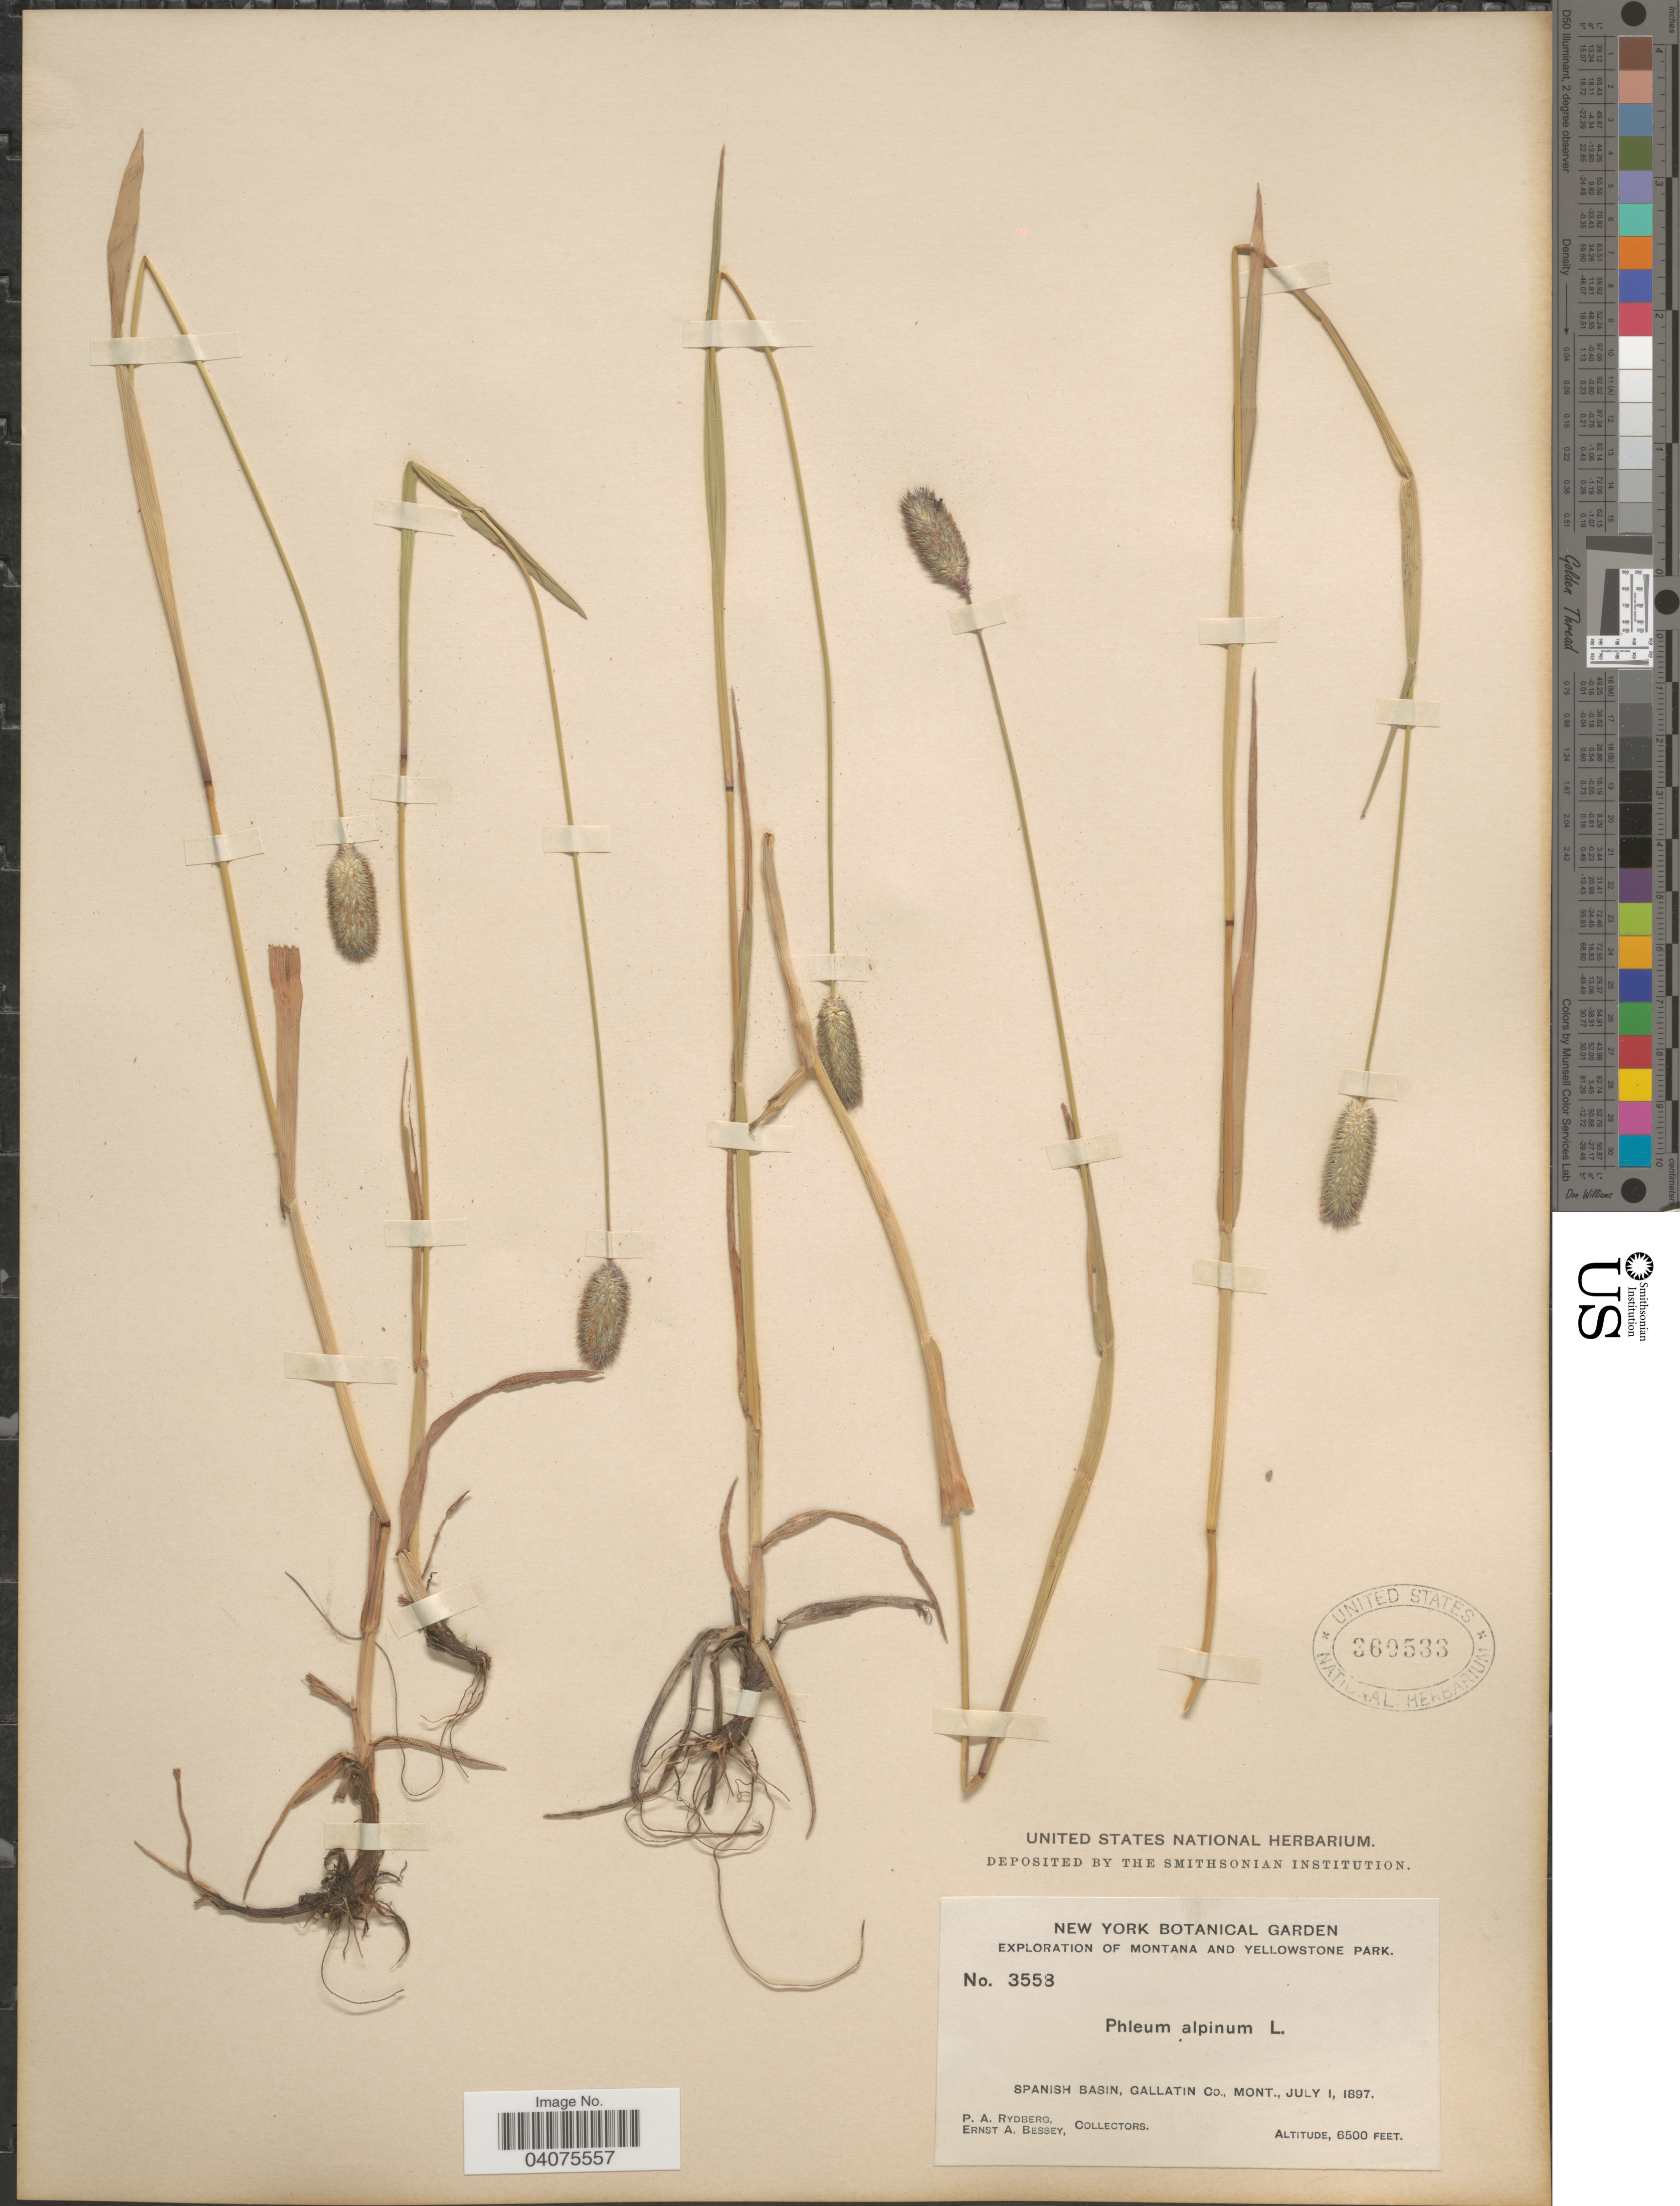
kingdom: Plantae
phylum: Tracheophyta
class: Liliopsida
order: Poales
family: Poaceae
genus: Phleum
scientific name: Phleum alpinum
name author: L.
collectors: P. A. Rydberg & E. A. Bessey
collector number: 3558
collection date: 1897-07-01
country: United States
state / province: Montana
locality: Exploration of Montana and Yellowstone Park. Spanish Basin, Gallatin Co.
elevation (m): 1981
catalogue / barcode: US 360533